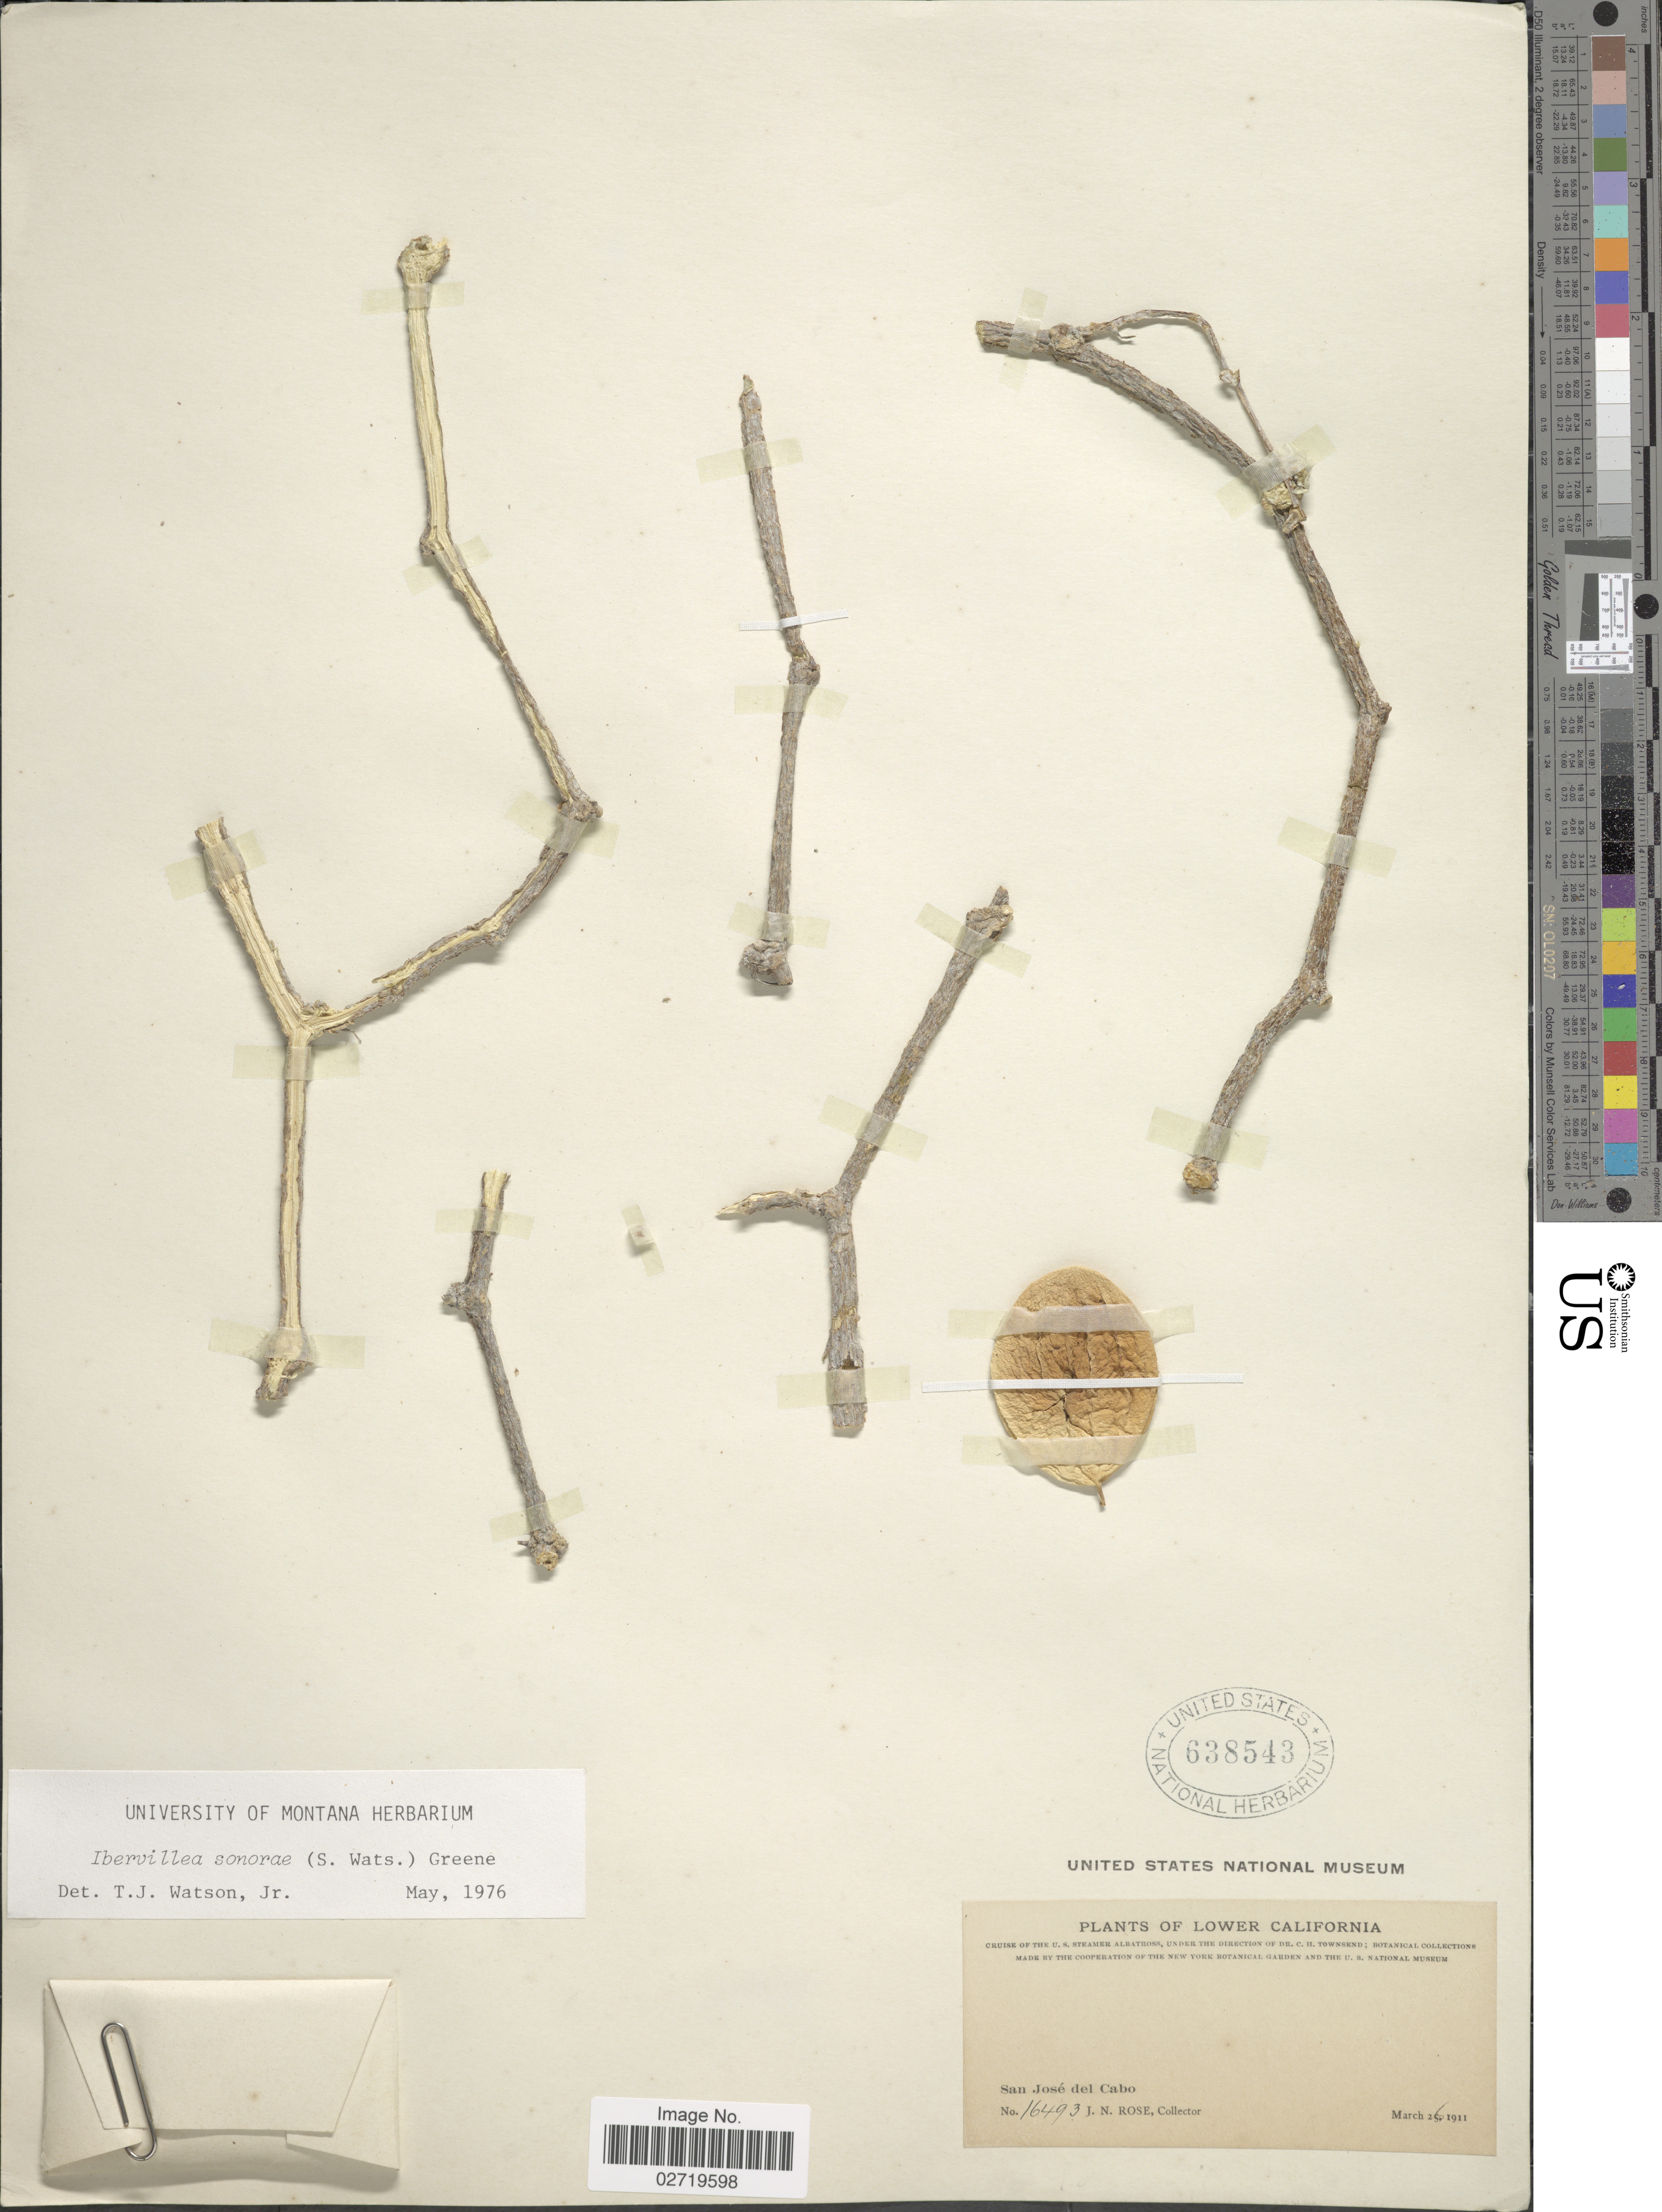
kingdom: Plantae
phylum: Tracheophyta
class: Magnoliopsida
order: Cucurbitales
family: Cucurbitaceae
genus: Ibervillea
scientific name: Ibervillea sonorae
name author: (S. Watson) Greene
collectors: J. N. Rose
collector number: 16493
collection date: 1911-03-26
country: Mexico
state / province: Baja California Sur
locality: Lower California, San José del Cabo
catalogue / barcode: US 638543